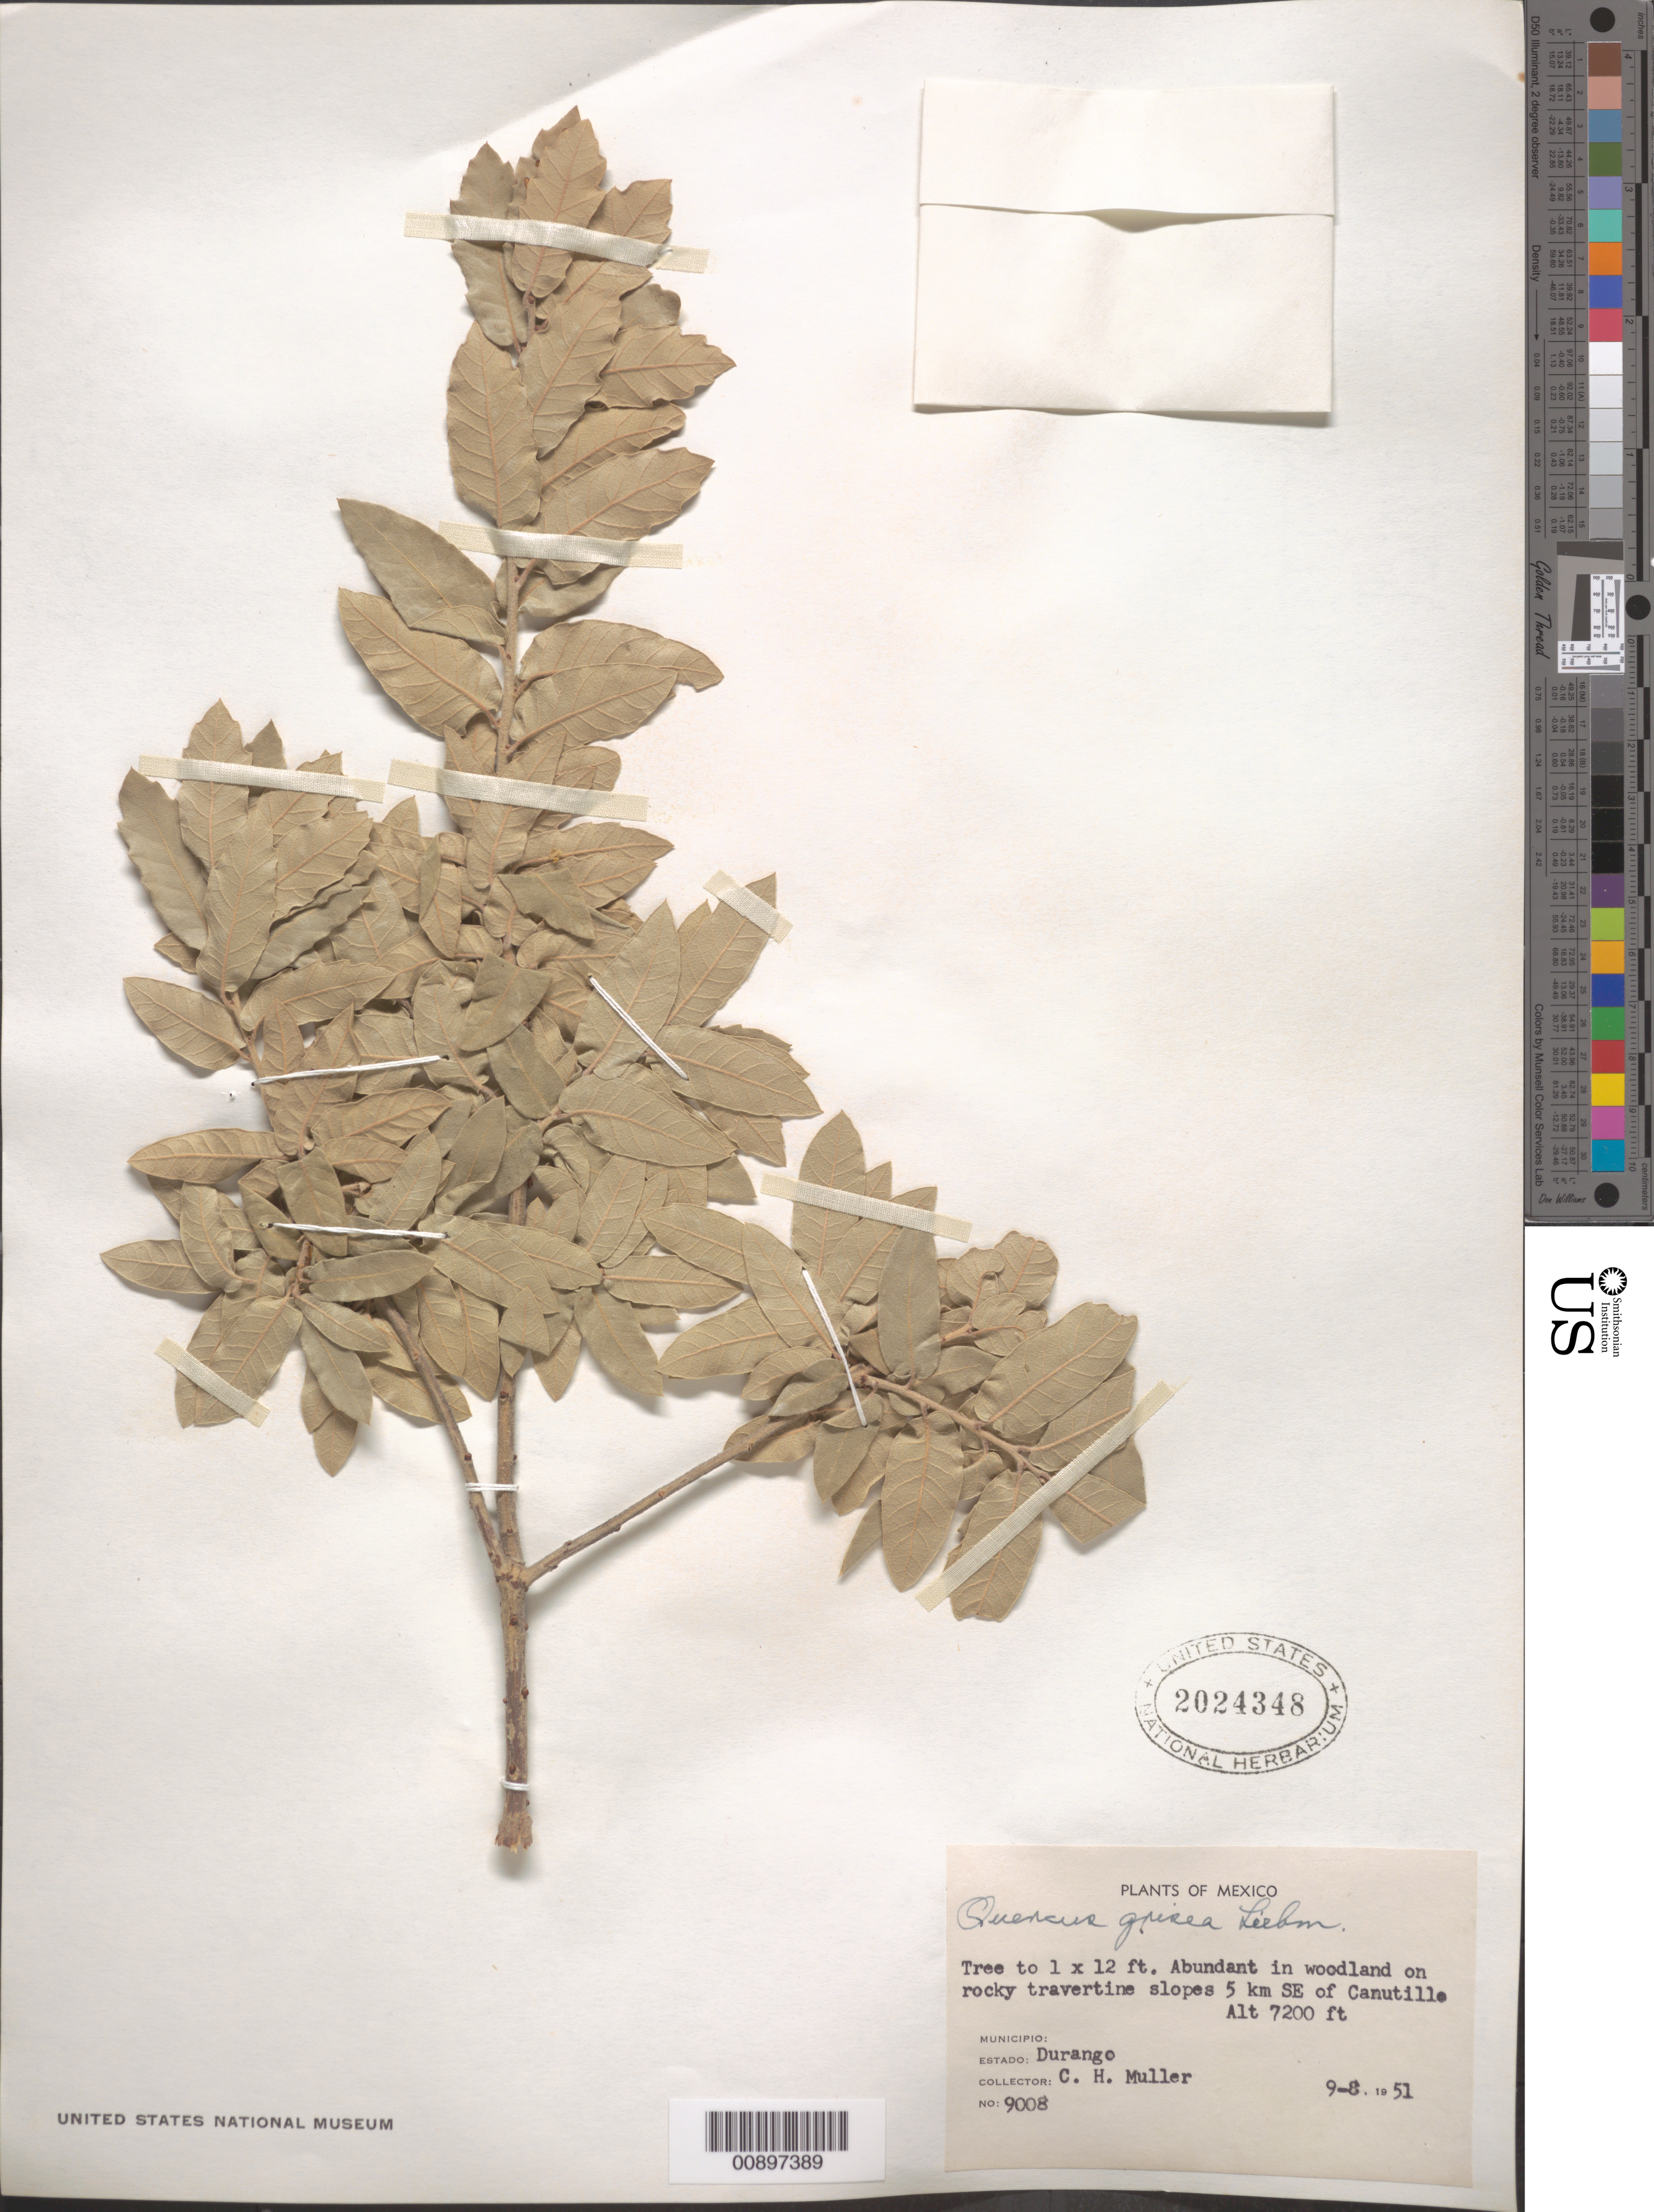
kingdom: Plantae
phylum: Tracheophyta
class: Magnoliopsida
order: Fagales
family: Fagaceae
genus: Quercus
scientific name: Quercus grisea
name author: Liebm.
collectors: C. H. Muller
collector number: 9008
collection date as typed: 08 Sep 1951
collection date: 1951-09-08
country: Mexico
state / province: Durango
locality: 5 km SE of Canutillo.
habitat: Abundant in woodland on rocky travertine slopes.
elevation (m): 2195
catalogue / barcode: US 2024348